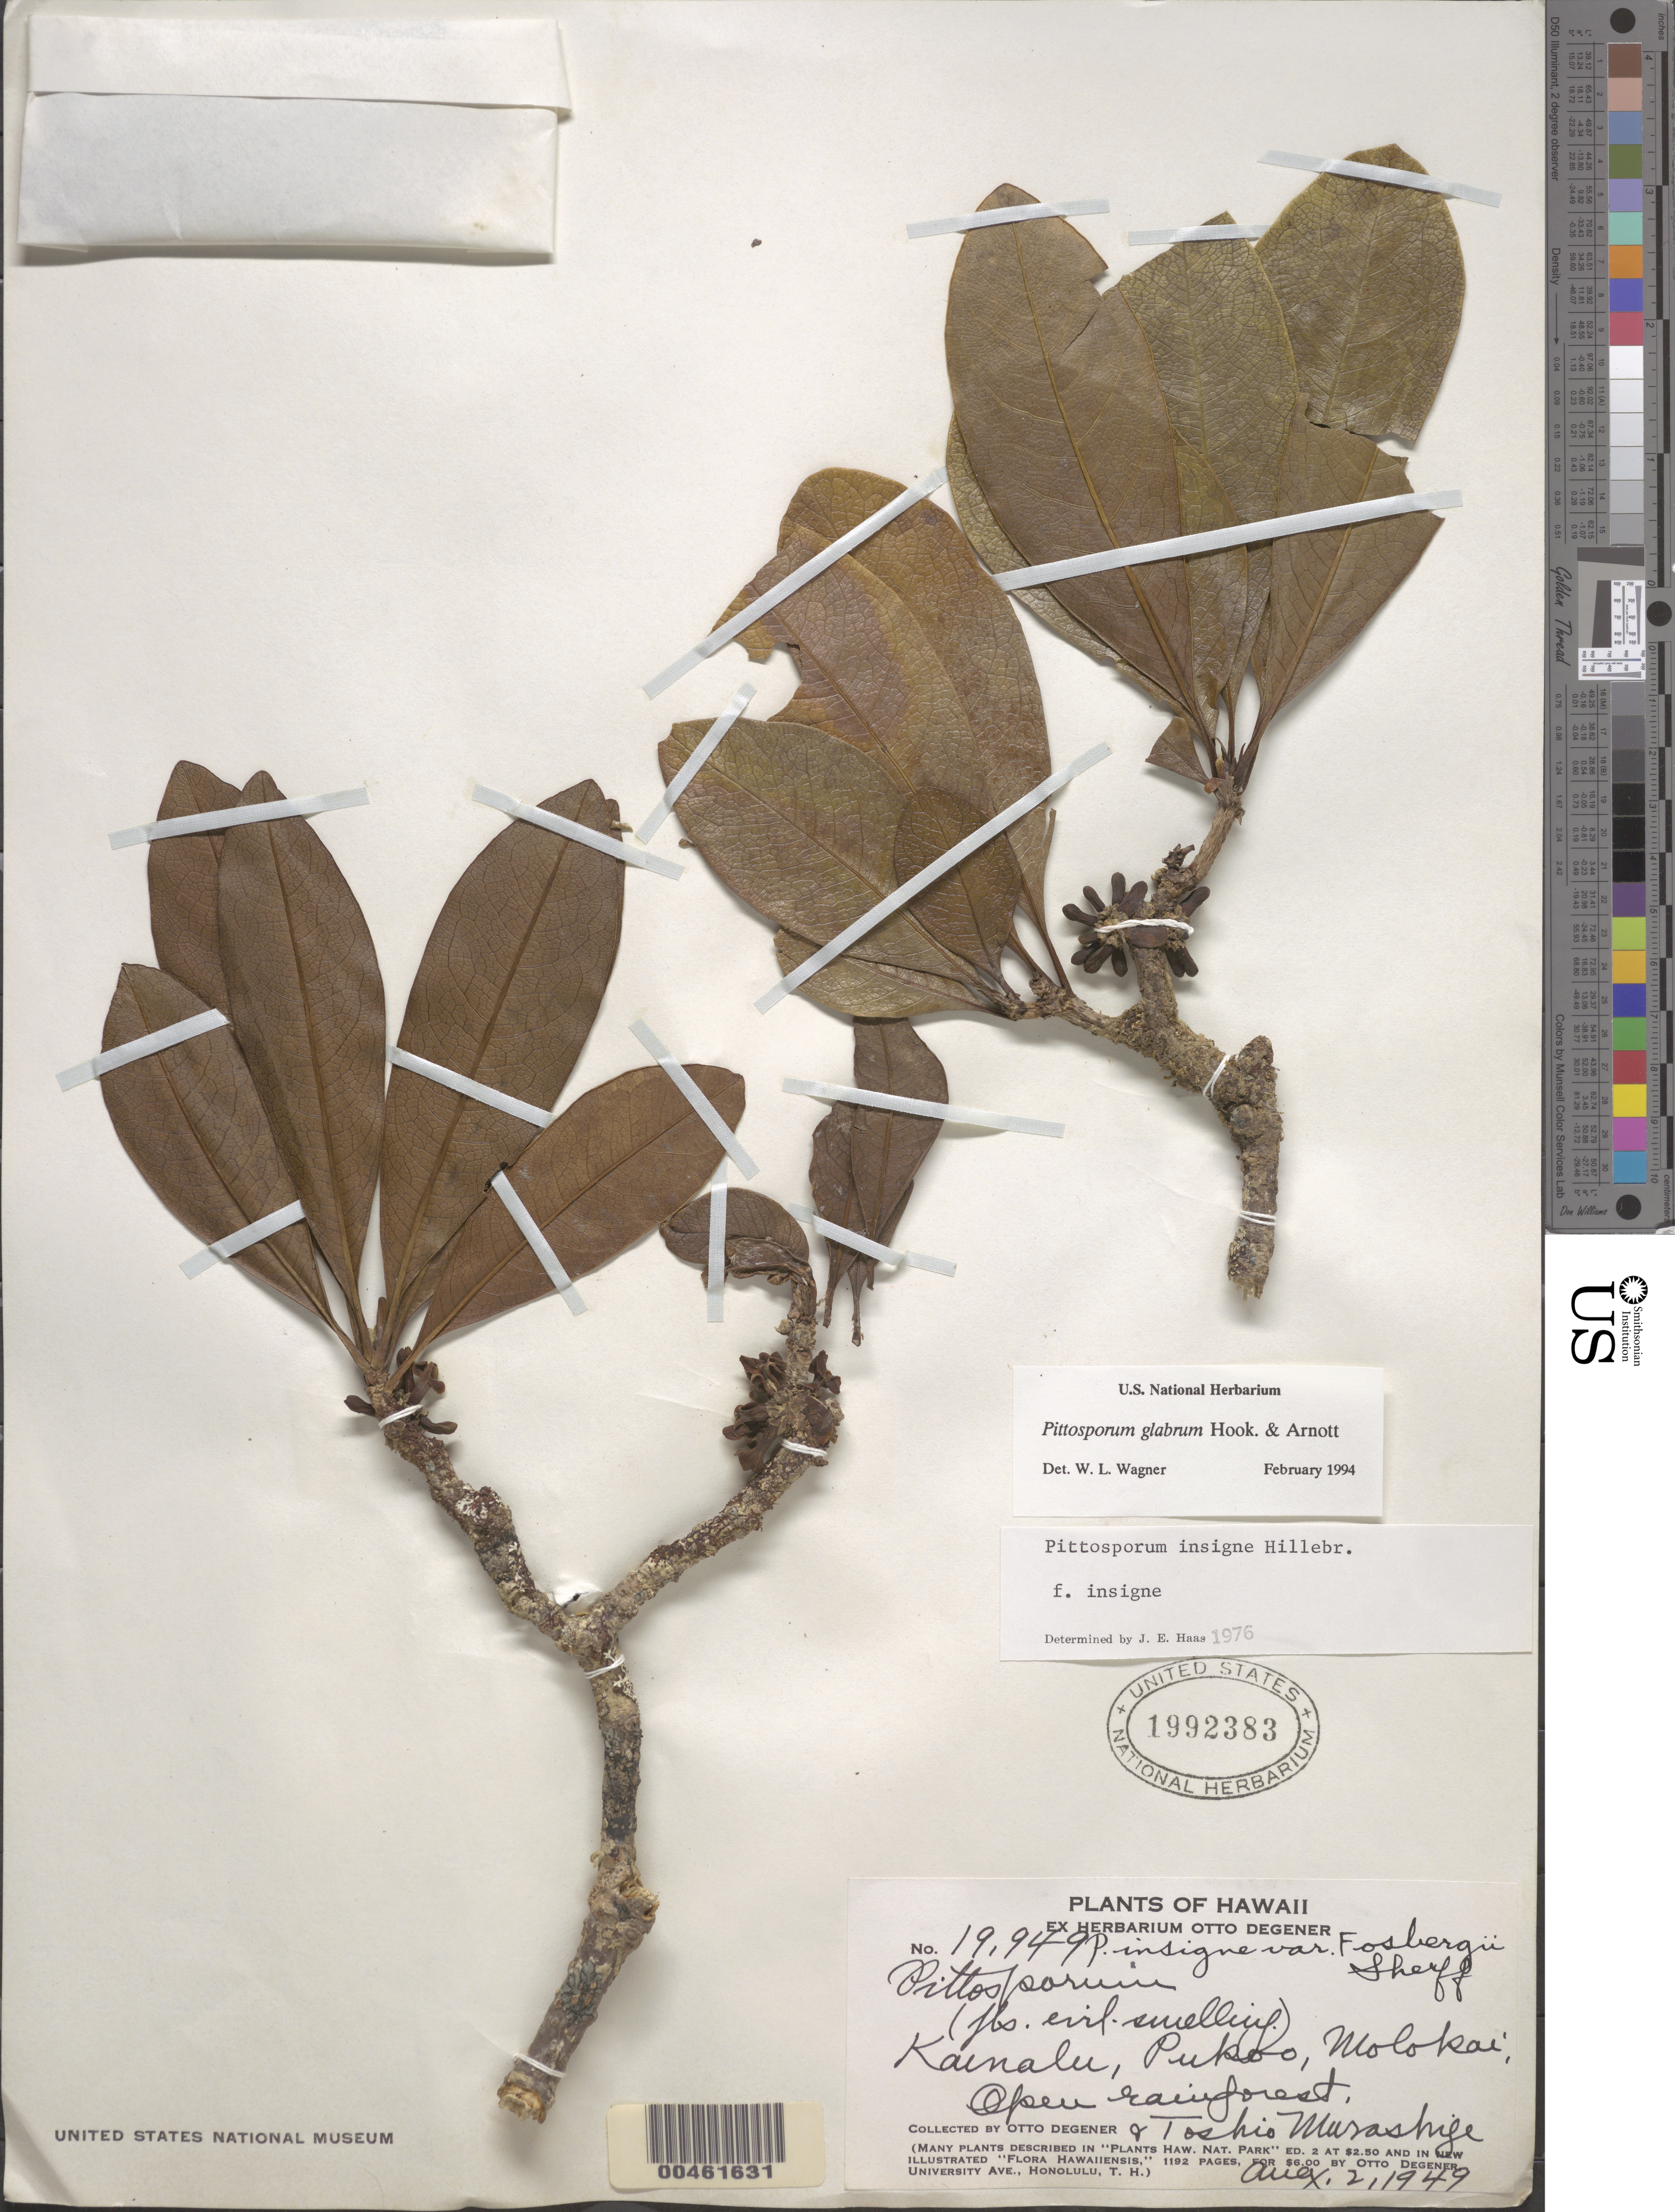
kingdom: Plantae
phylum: Tracheophyta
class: Magnoliopsida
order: Apiales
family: Pittosporaceae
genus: Pittosporum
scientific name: Pittosporum glabrum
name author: Hook. & Arn.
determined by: Wagner, W. L., (BOT), Smithsonian Institution - National Museum of Natural History (UNITED STATES)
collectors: O. Degener & T. Murashige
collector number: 19949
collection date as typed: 2 Aug 1949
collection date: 1949-08-02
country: United States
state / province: Hawaii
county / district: Maui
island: Moloka'i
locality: Kainalu, Pukoo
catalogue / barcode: US 1992383